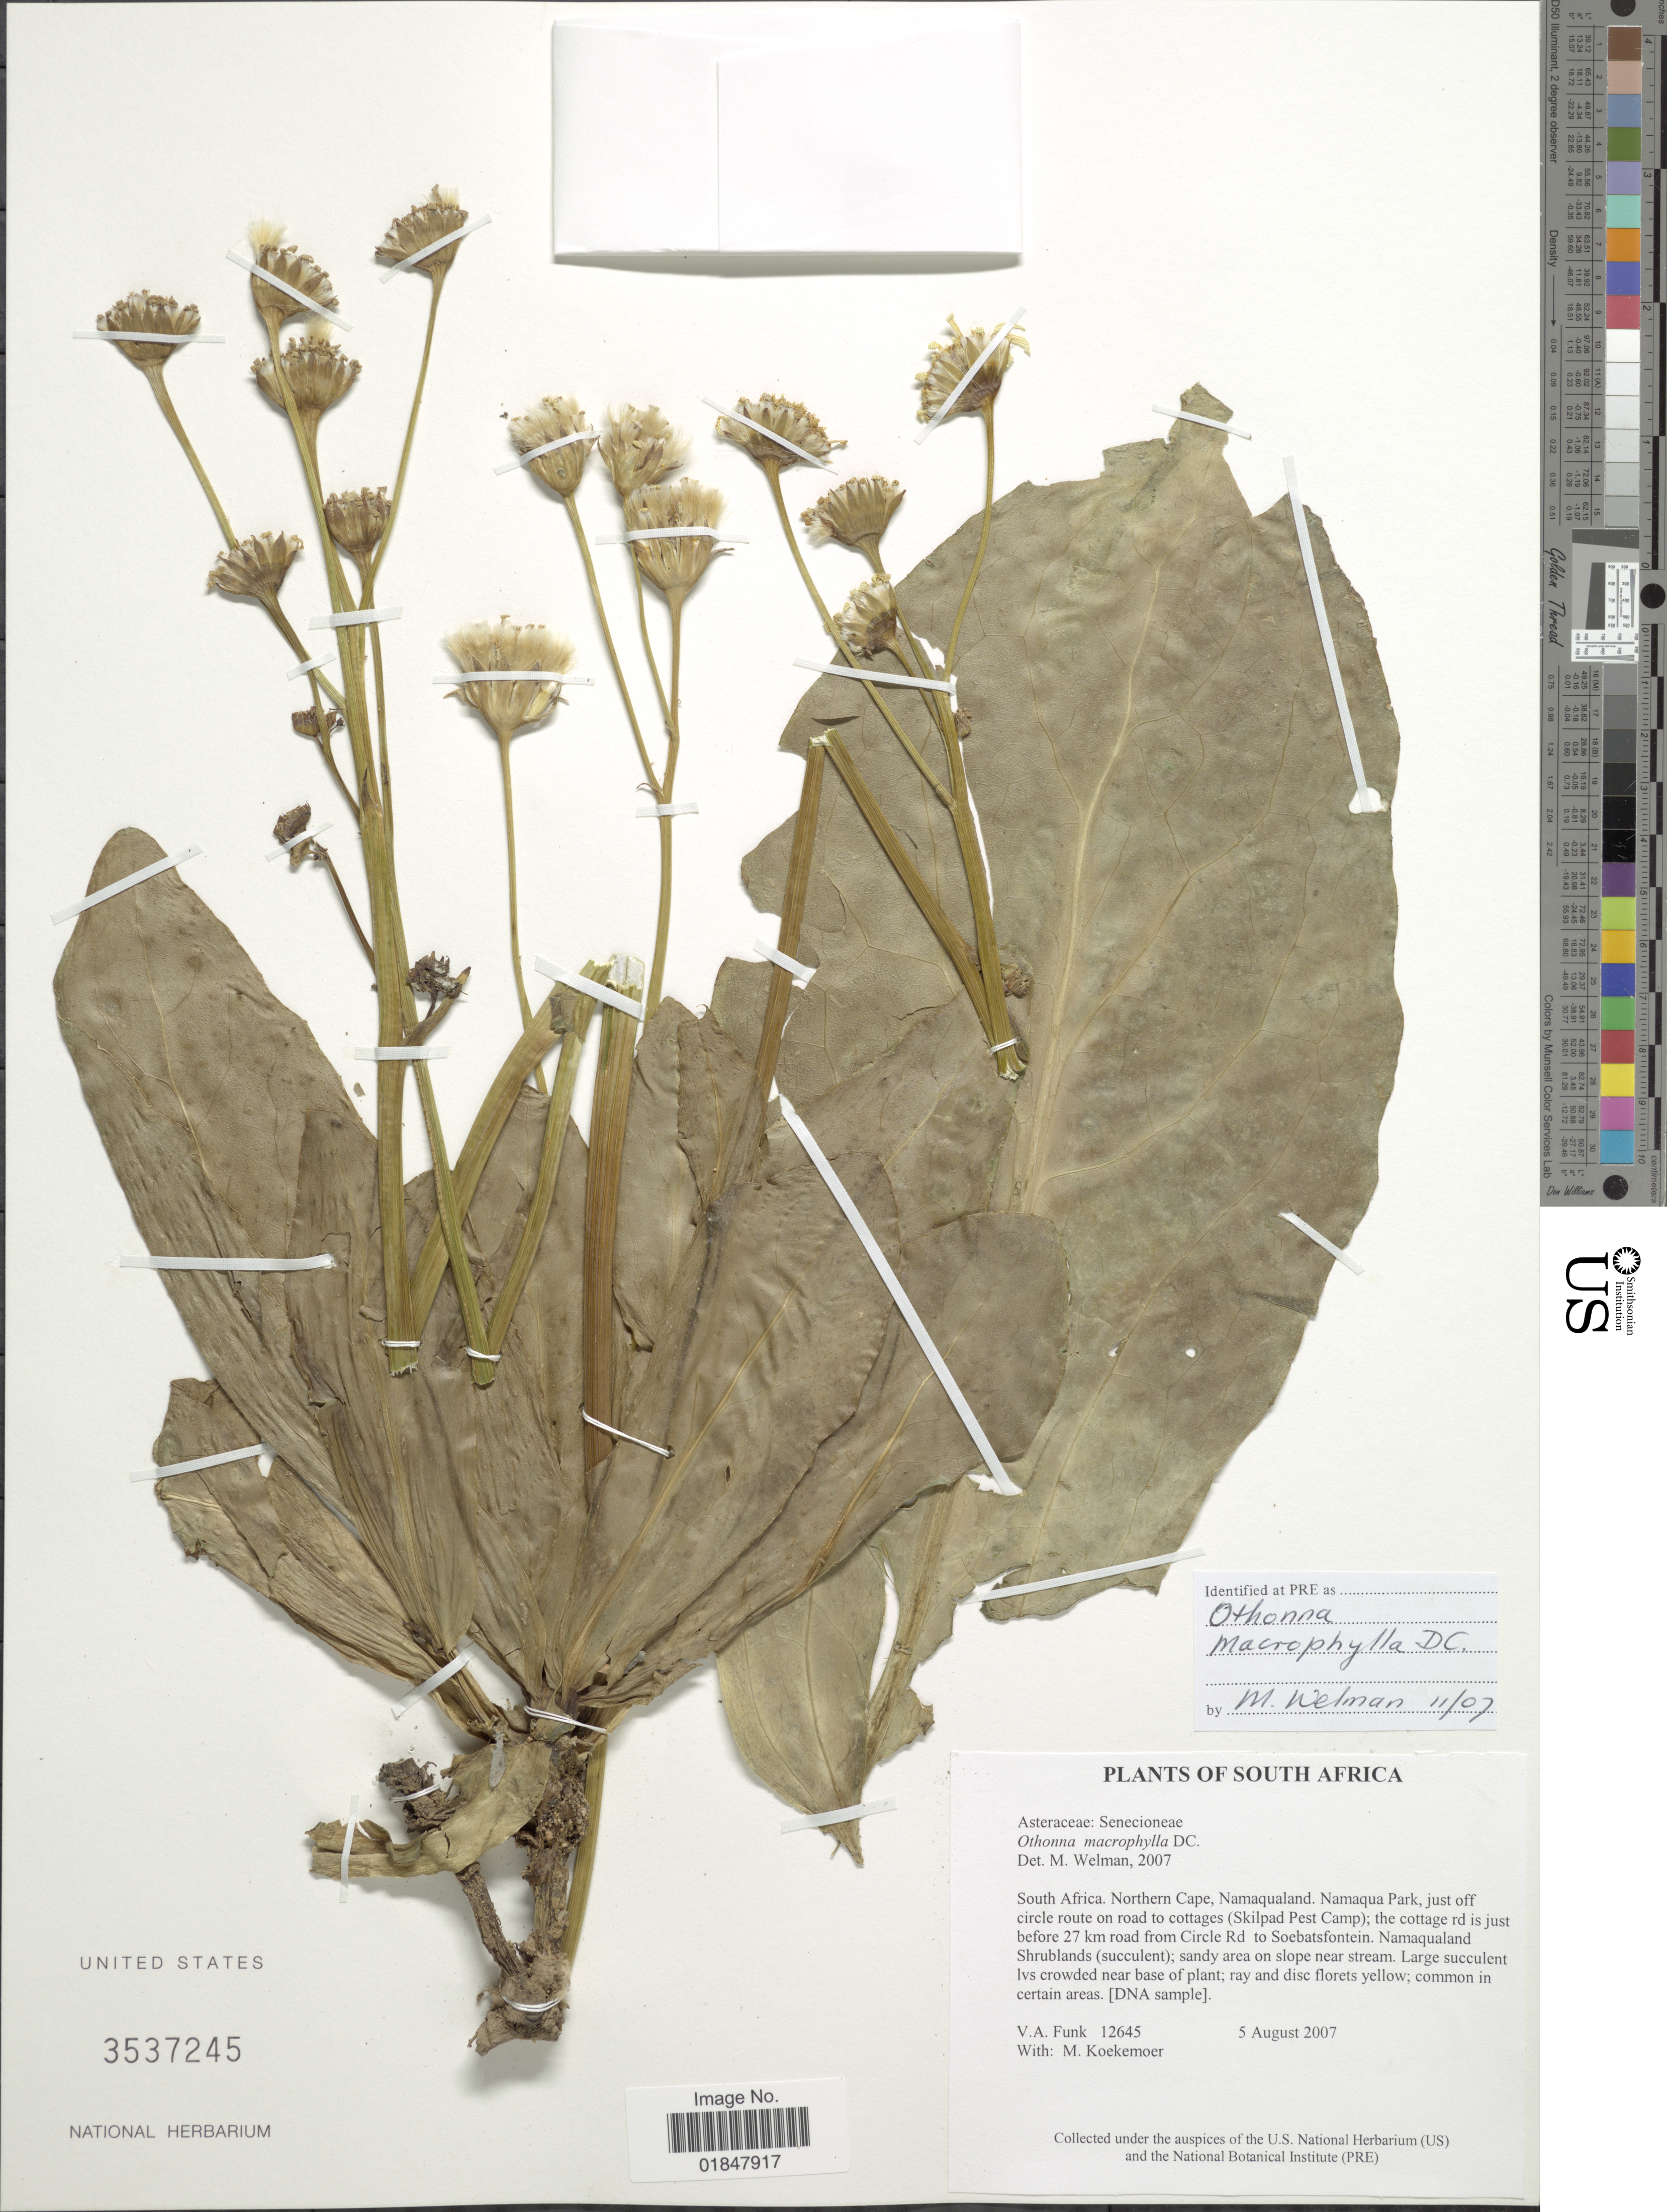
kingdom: Plantae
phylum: Tracheophyta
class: Magnoliopsida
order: Asterales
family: Asteraceae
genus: Othonna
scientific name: Othonna macrophylla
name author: DC.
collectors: V. Funk & M. Koekemoer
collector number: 12645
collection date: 2007-08-05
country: South Africa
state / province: Northern Cape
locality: Namaqualand. Namaqua Park, just off circle route on road to cottages (Skilpad Pest Camp); the cottage rd is just before 27 km road from Circle Rd to Soebatsfontein. Namaqualand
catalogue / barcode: US 3537245